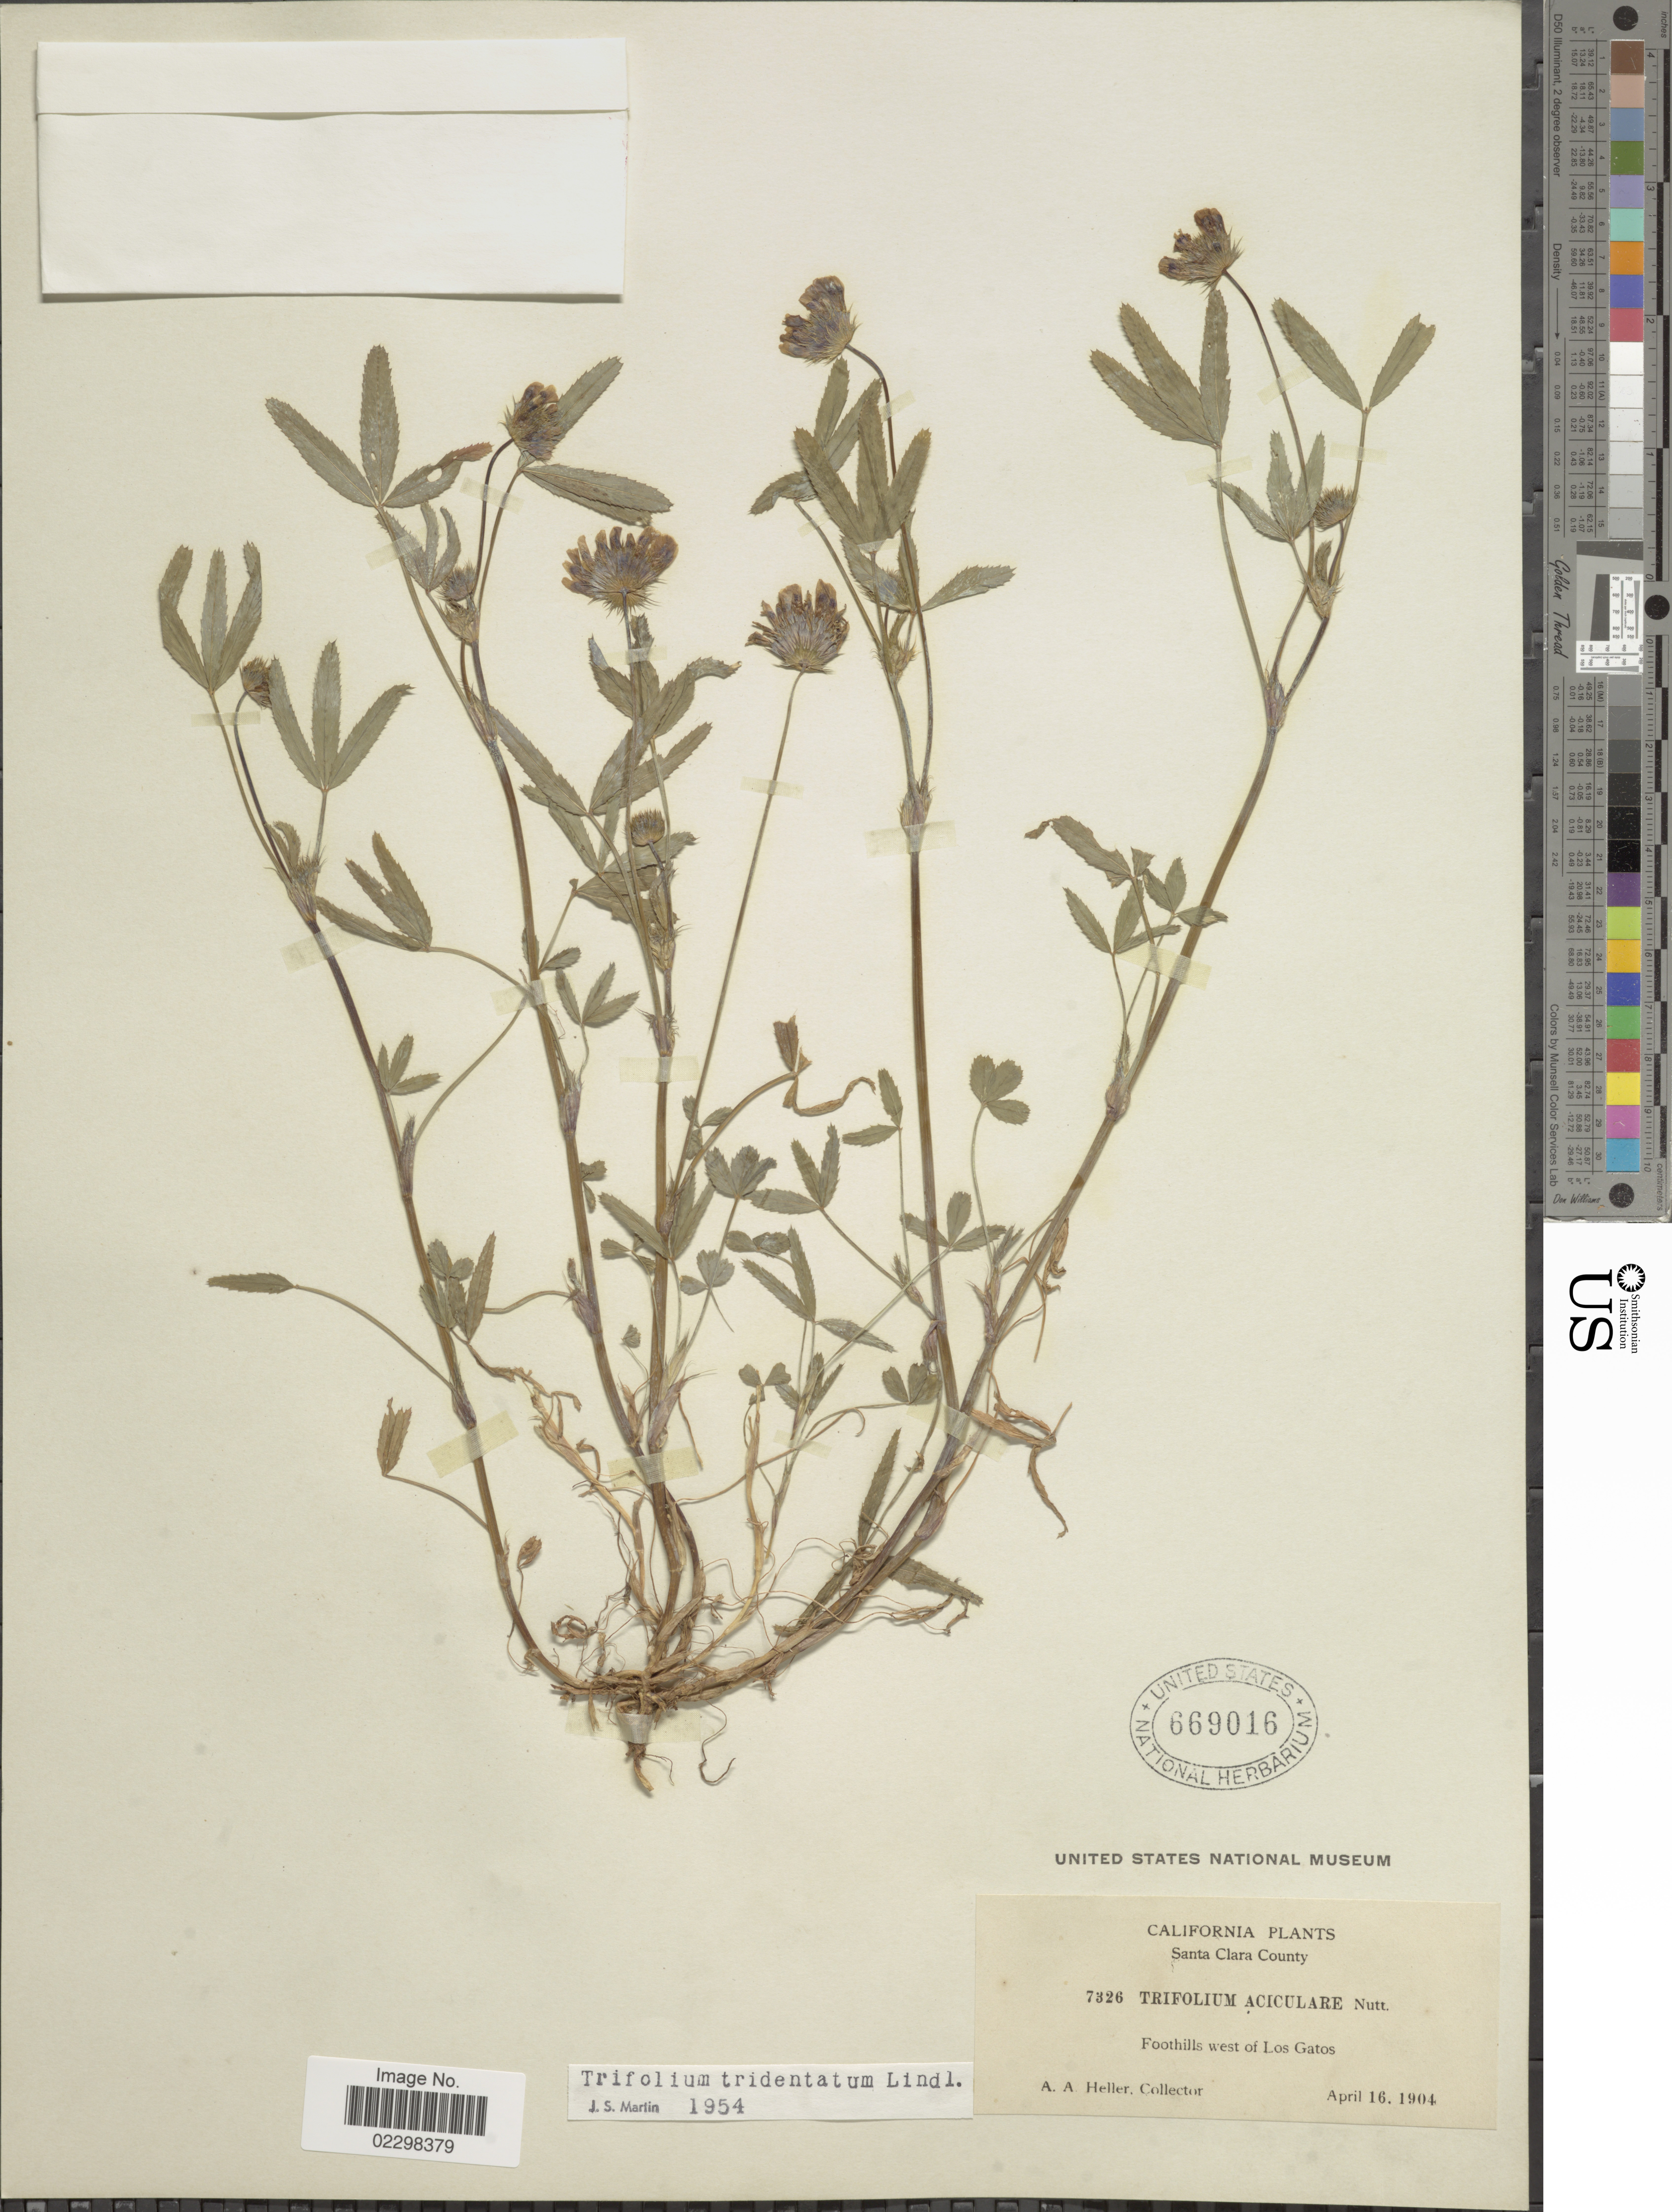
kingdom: Plantae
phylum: Tracheophyta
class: Magnoliopsida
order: Fabales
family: Fabaceae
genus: Trifolium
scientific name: Trifolium tridentatum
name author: Lindl.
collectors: A. A. Heller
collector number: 7326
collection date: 1904-04-16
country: United States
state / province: California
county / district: Santa Clara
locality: California, Santa Clara County, Foothills west of Los Gatos.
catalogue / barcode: US 669016